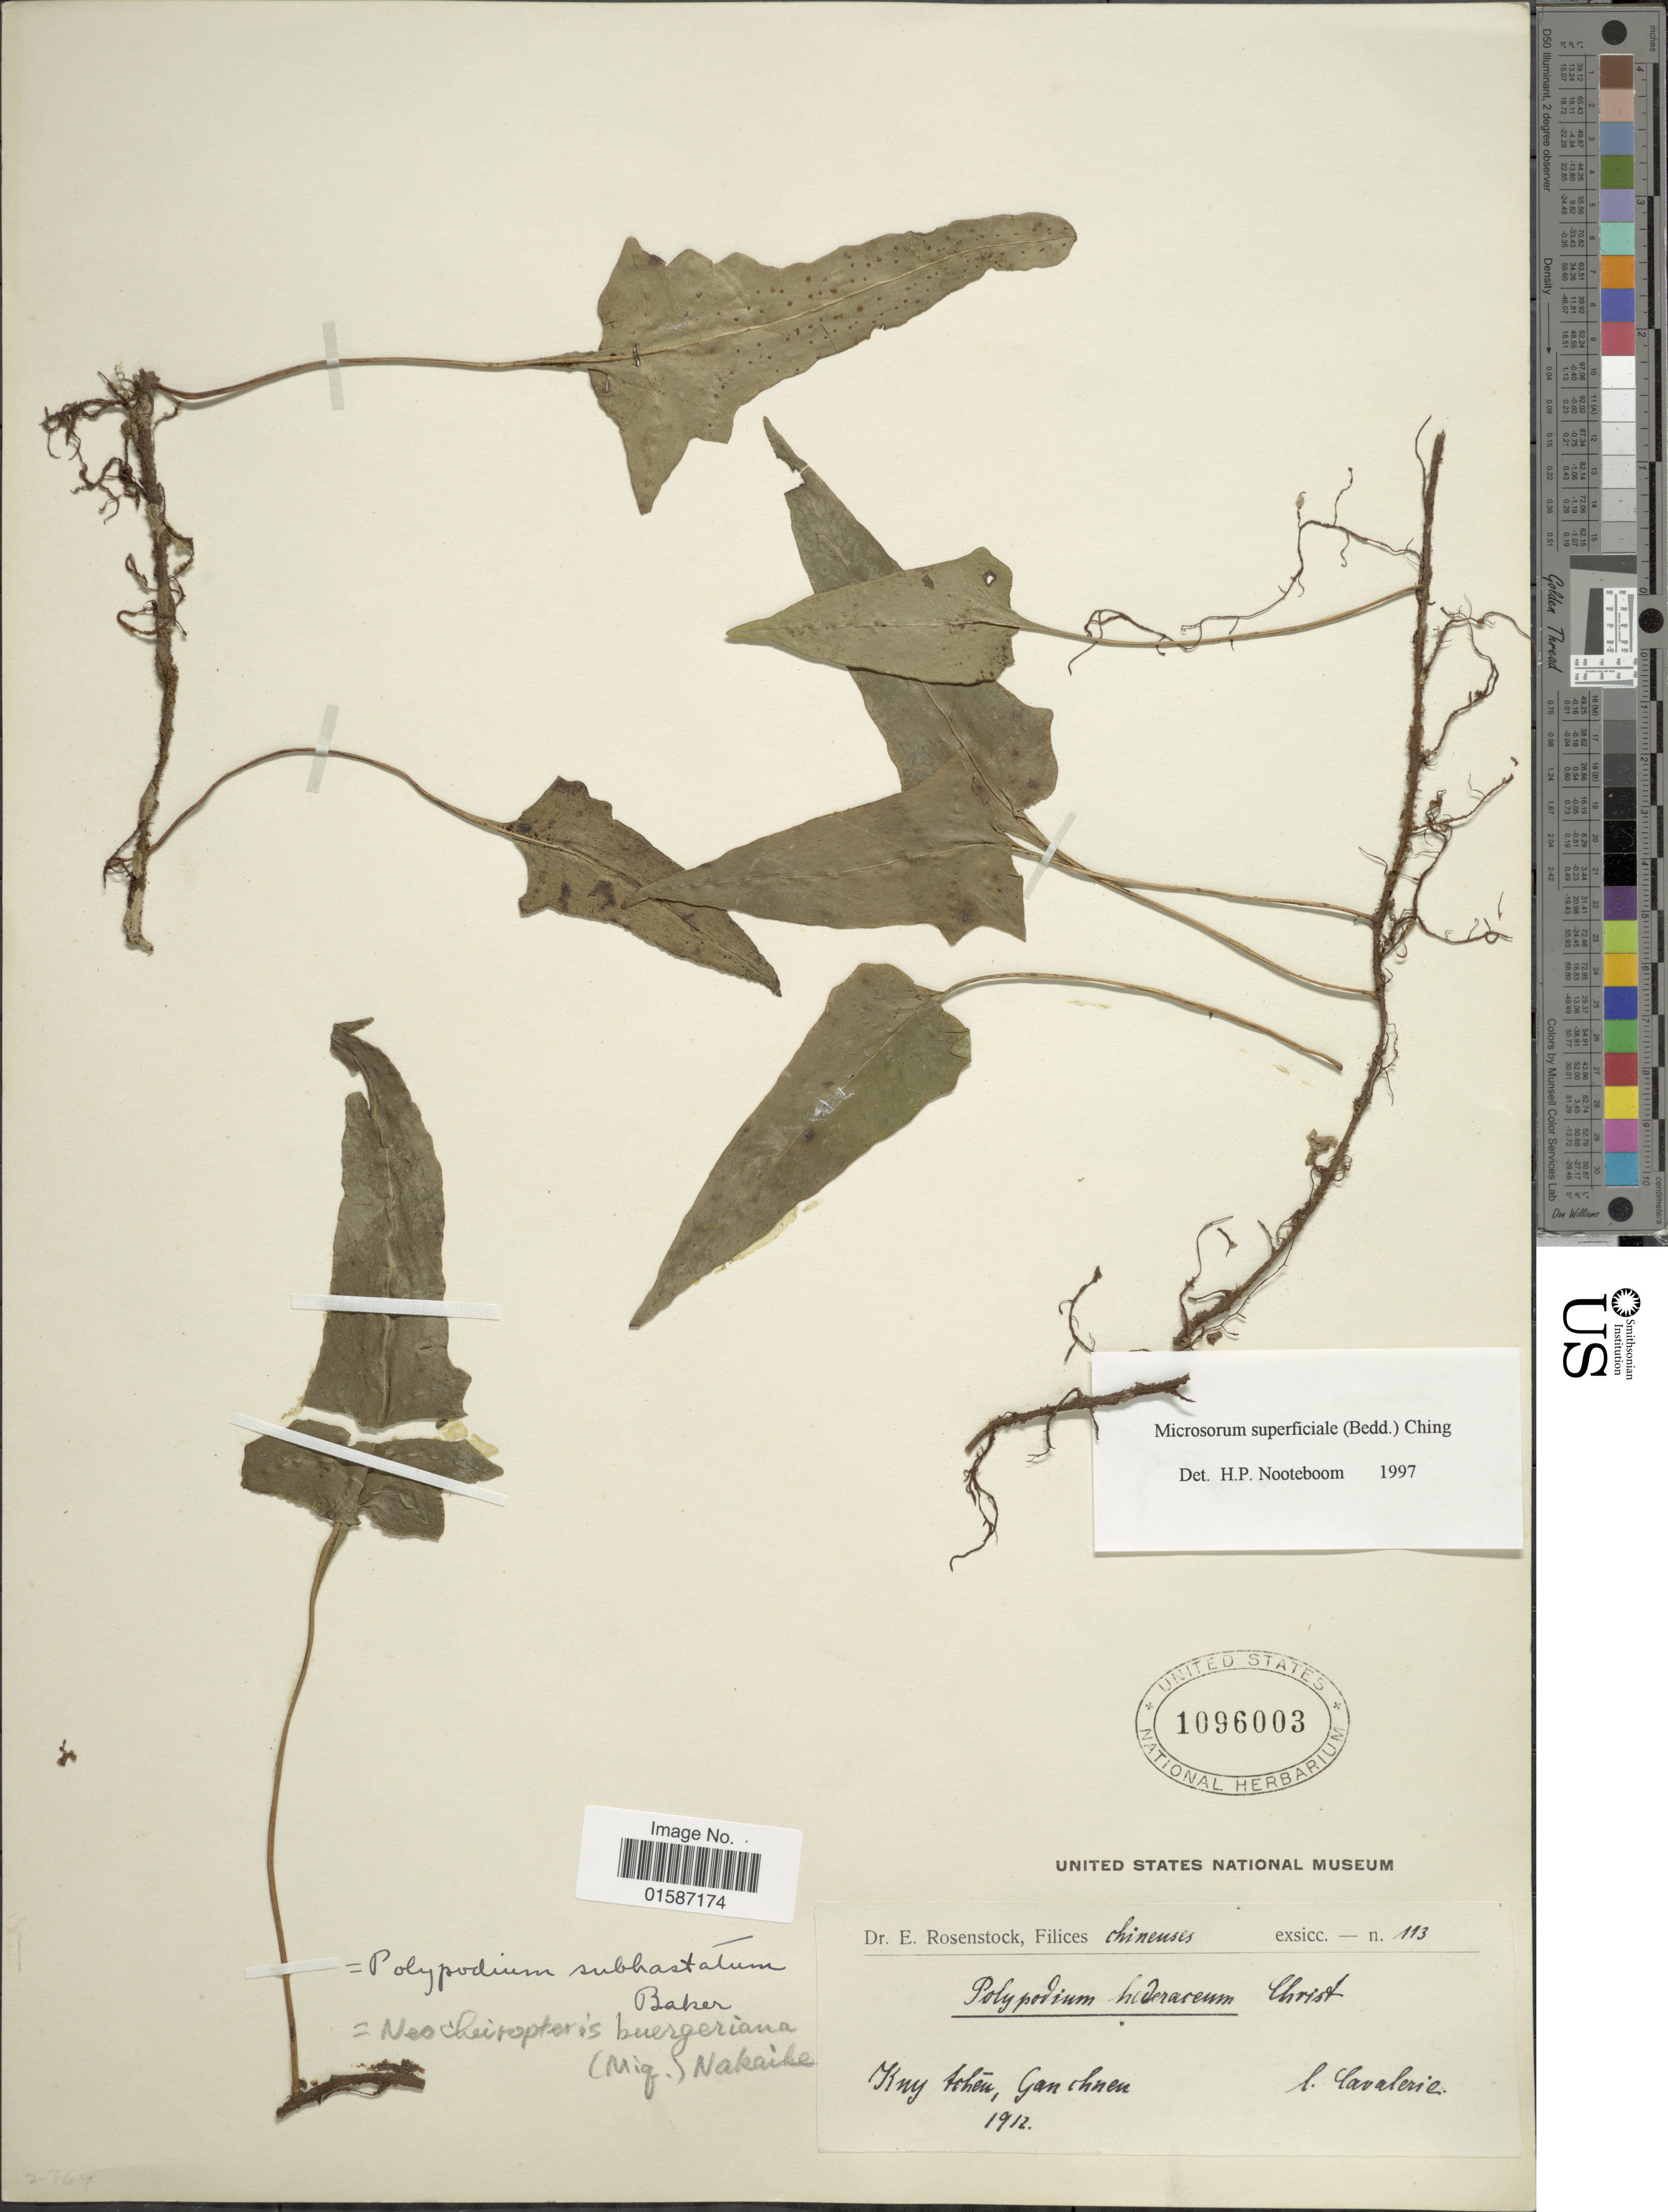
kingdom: Plantae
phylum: Tracheophyta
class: Polypodiopsida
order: Polypodiales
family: Polypodiaceae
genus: Lepidomicrosorium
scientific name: Lepidomicrosorium superficiale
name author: (Blume) Li S. Wang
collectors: -. Cavalerie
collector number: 113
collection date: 1912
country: China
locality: Kuy tchèn, Gan ohnen [interpreted]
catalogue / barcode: US 1096003